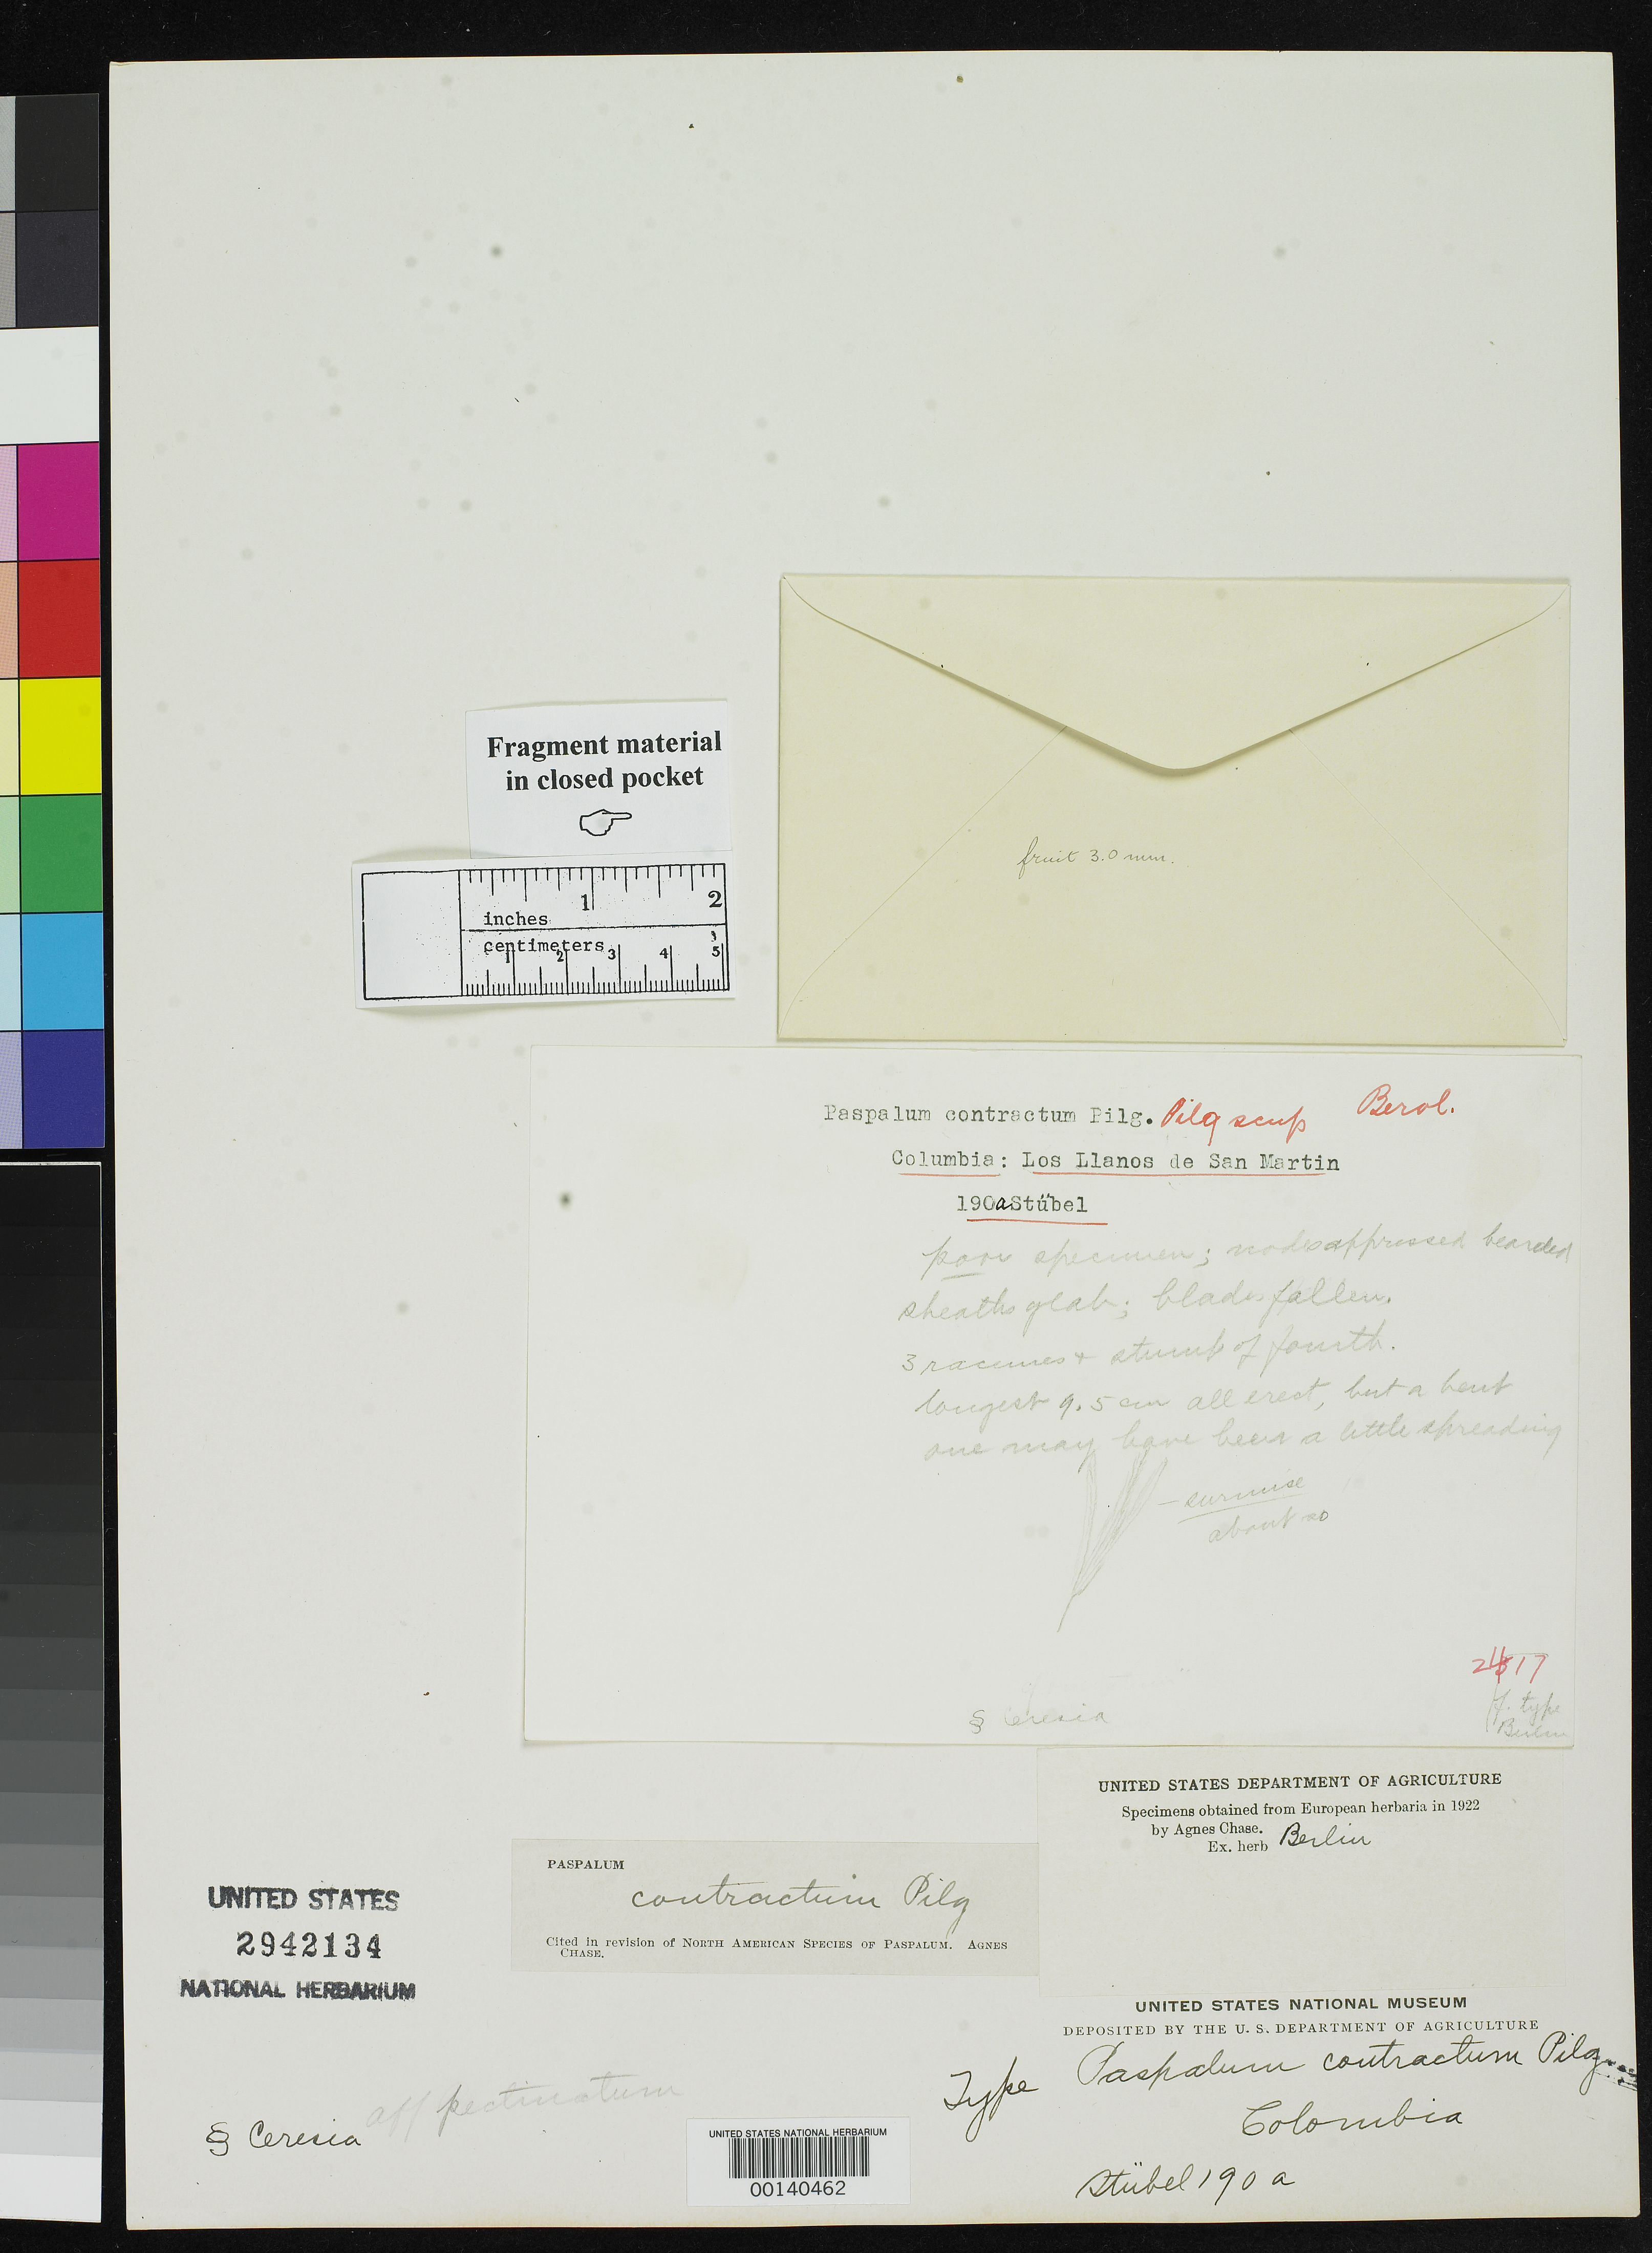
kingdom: Plantae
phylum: Tracheophyta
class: Liliopsida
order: Poales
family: Poaceae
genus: Paspalum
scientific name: Paspalum contractum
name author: Pilg.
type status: Type Fragment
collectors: M. Stuebel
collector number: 190a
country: Colombia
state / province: Meta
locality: Los Llanos de San Martin.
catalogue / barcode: US 2942134